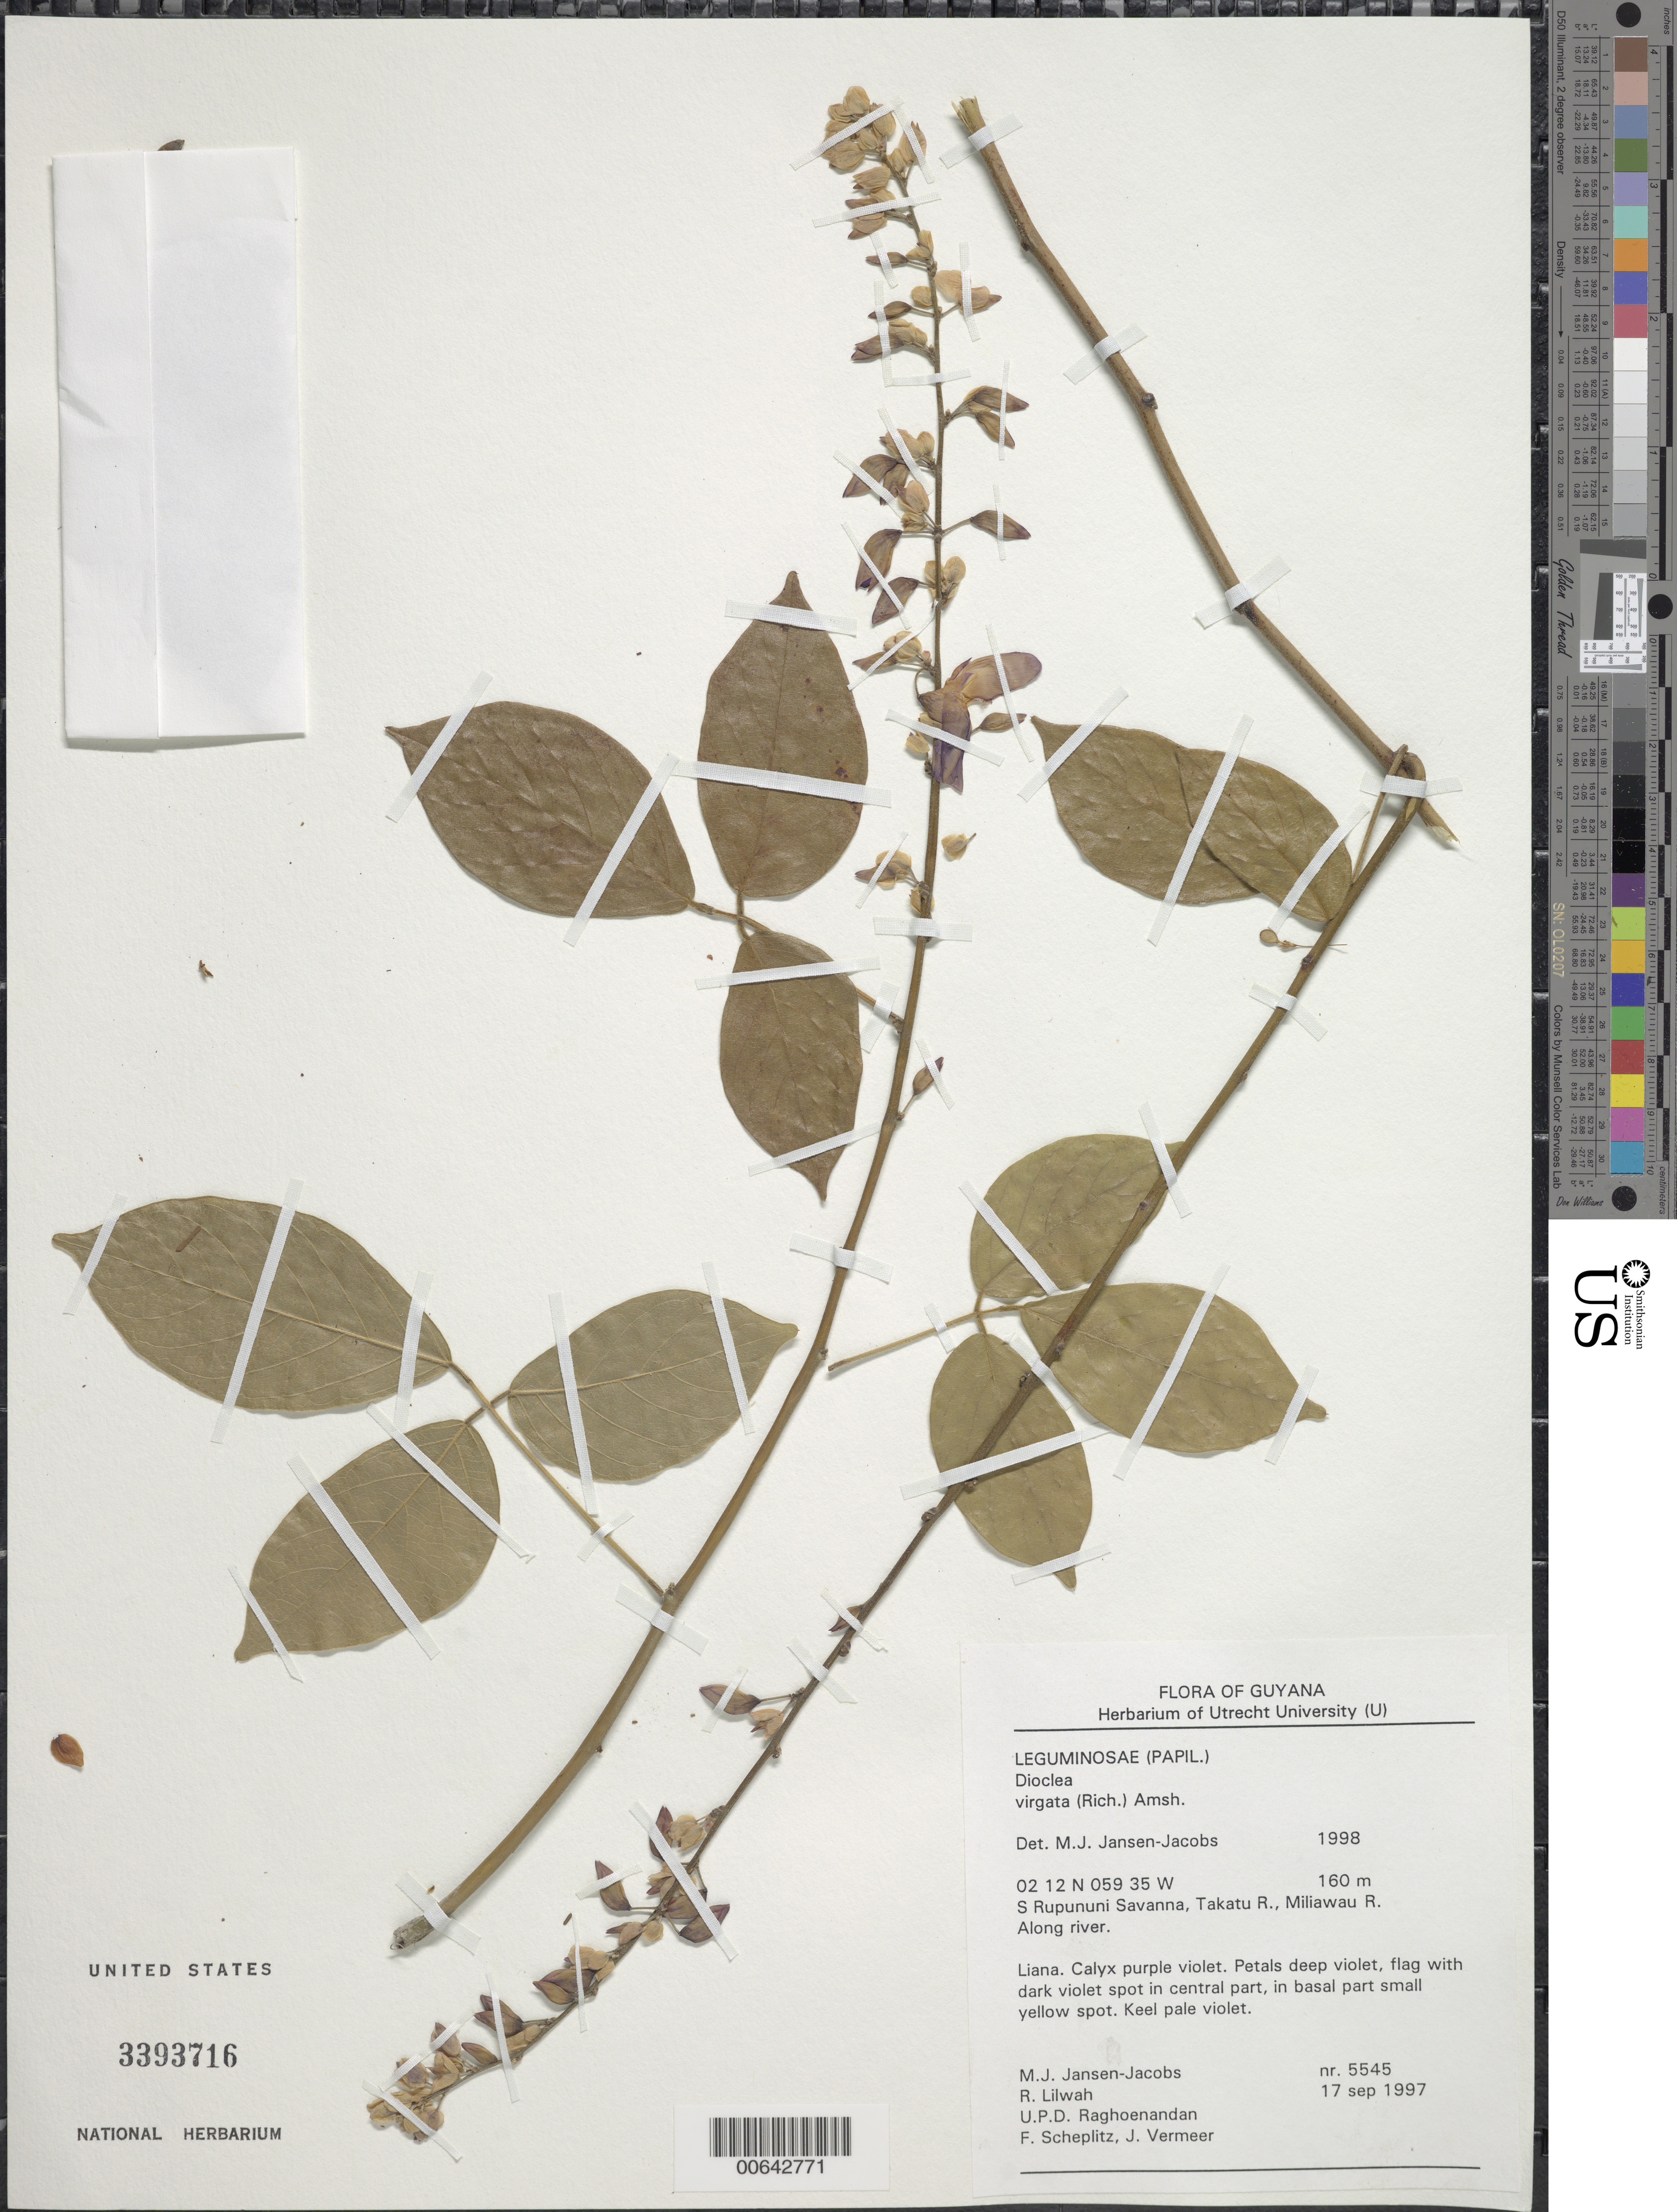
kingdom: Plantae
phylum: Tracheophyta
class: Magnoliopsida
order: Fabales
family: Fabaceae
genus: Dioclea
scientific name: Dioclea virgata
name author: (Rich.) Amshoff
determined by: Maxwell, R. H., (JEF), Indiana University Southeast (UNITED STATES)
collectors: M. J. Jansen-Jacobs, R. Lilwah, U. Raghoenandan, F. Scheplitz & J. Vermeer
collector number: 5545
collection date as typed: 17-Sep-97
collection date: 1997-09-17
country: Guyana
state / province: U. Takutu-U. Essequibo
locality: S. Rupununi savanna, Takutu and Miliawau Rivers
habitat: Along river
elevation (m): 160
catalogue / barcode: US 3393716